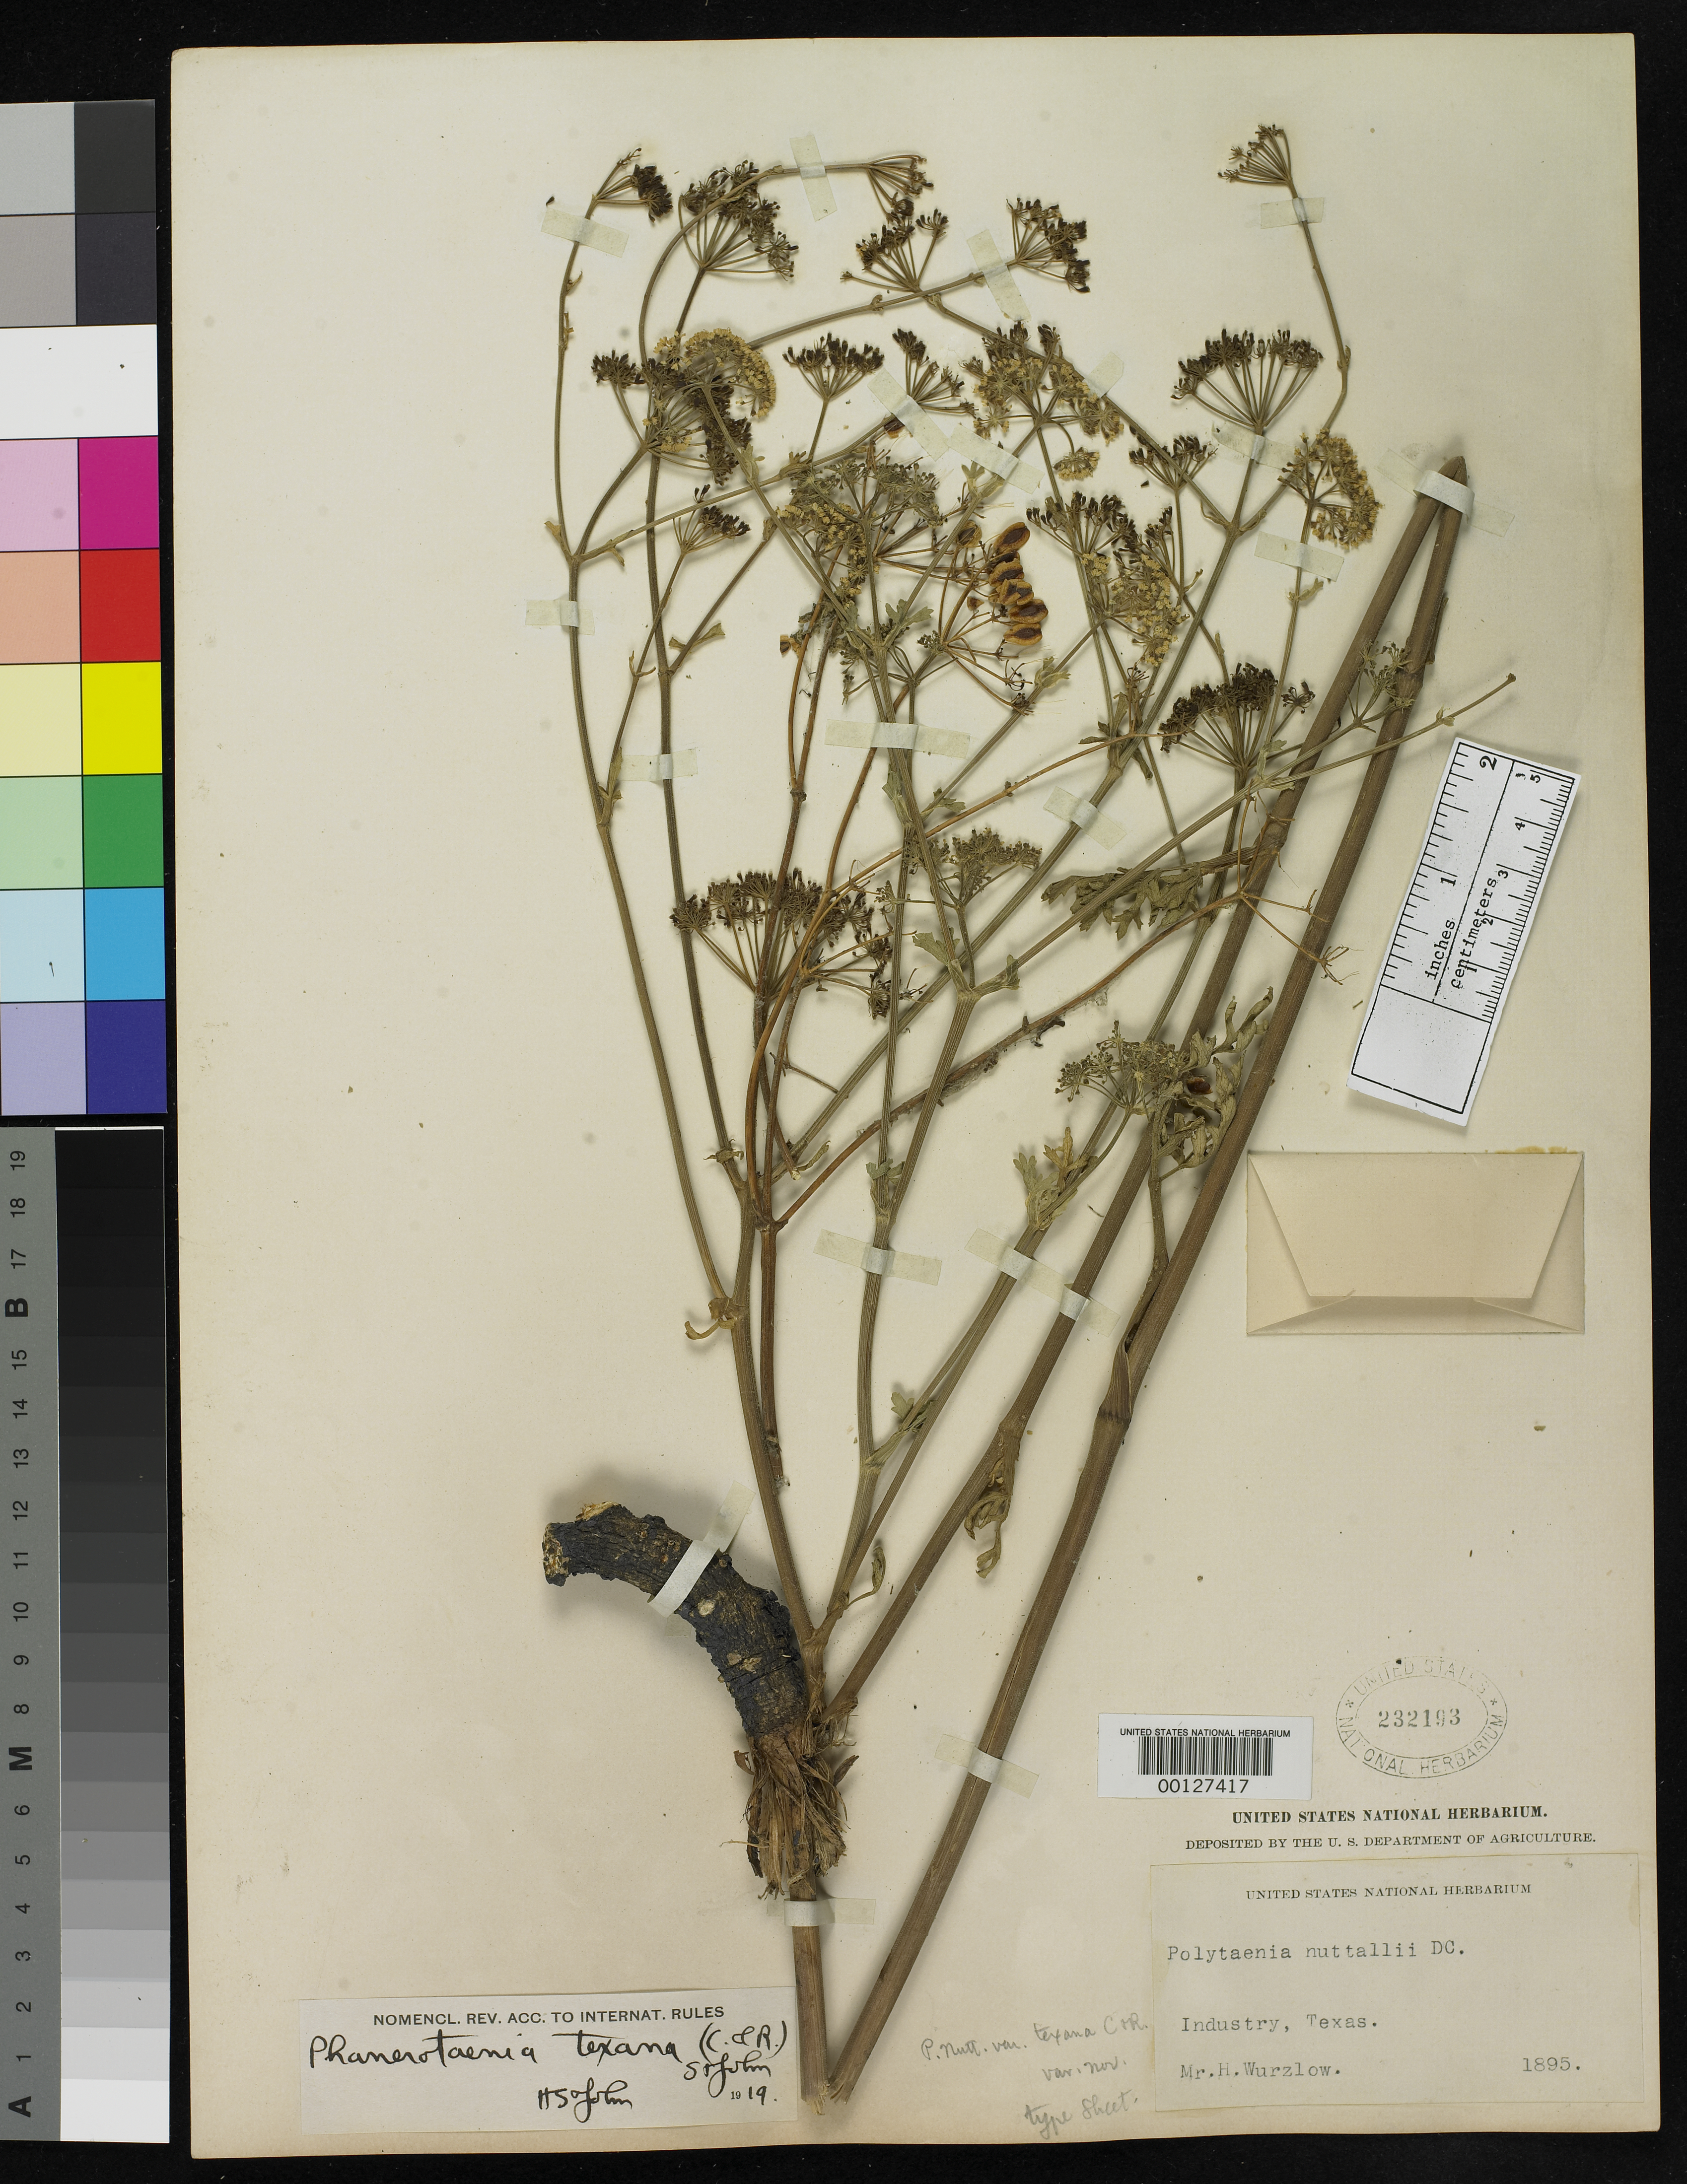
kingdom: Plantae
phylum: Tracheophyta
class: Magnoliopsida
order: Apiales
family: Apiaceae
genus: Polytaenia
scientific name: Polytaenia nuttallii var. texana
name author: J.M. Coult. & Rose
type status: Isotype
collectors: H. Wurzlow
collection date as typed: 1895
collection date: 1895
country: United States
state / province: Texas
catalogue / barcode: US 232193